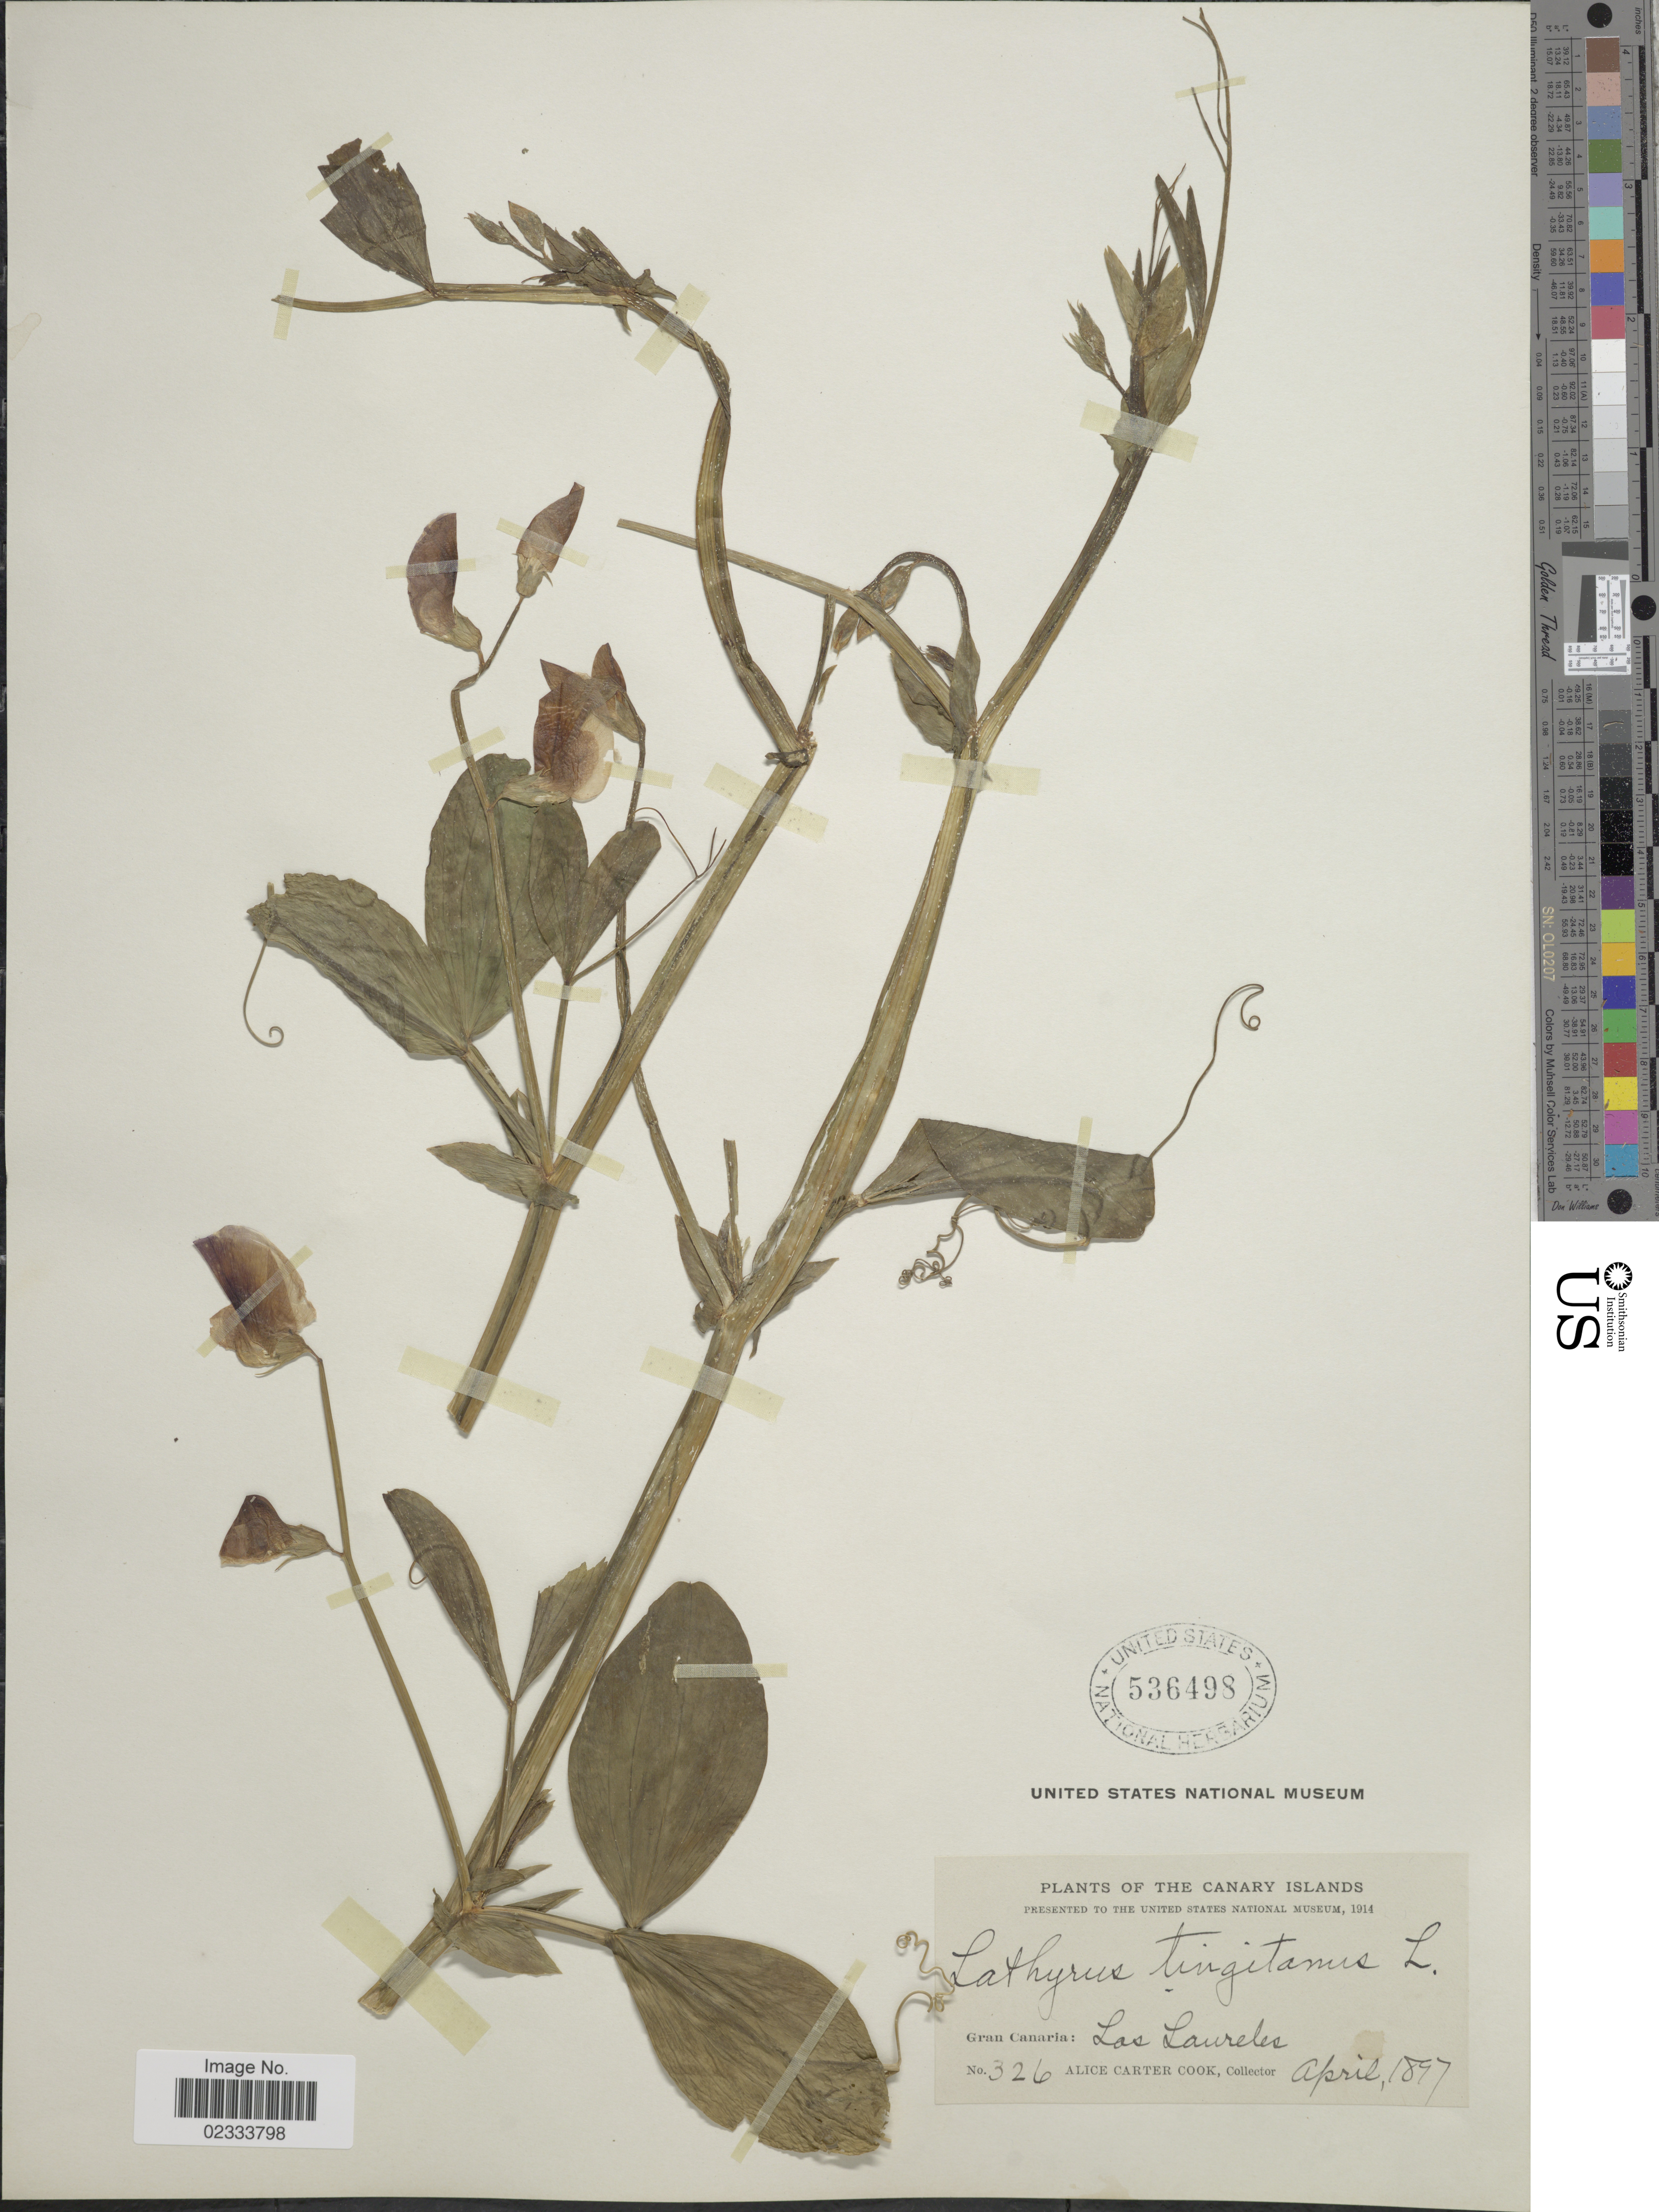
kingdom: Plantae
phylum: Tracheophyta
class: Magnoliopsida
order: Fabales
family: Fabaceae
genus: Lathyrus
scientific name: Lathyrus tingitanus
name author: L.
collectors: Alice C. Cook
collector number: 326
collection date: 1897-04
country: Spain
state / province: Canarias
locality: Canary Islands: Gran Canaria: Las Laureles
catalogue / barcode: US 536498